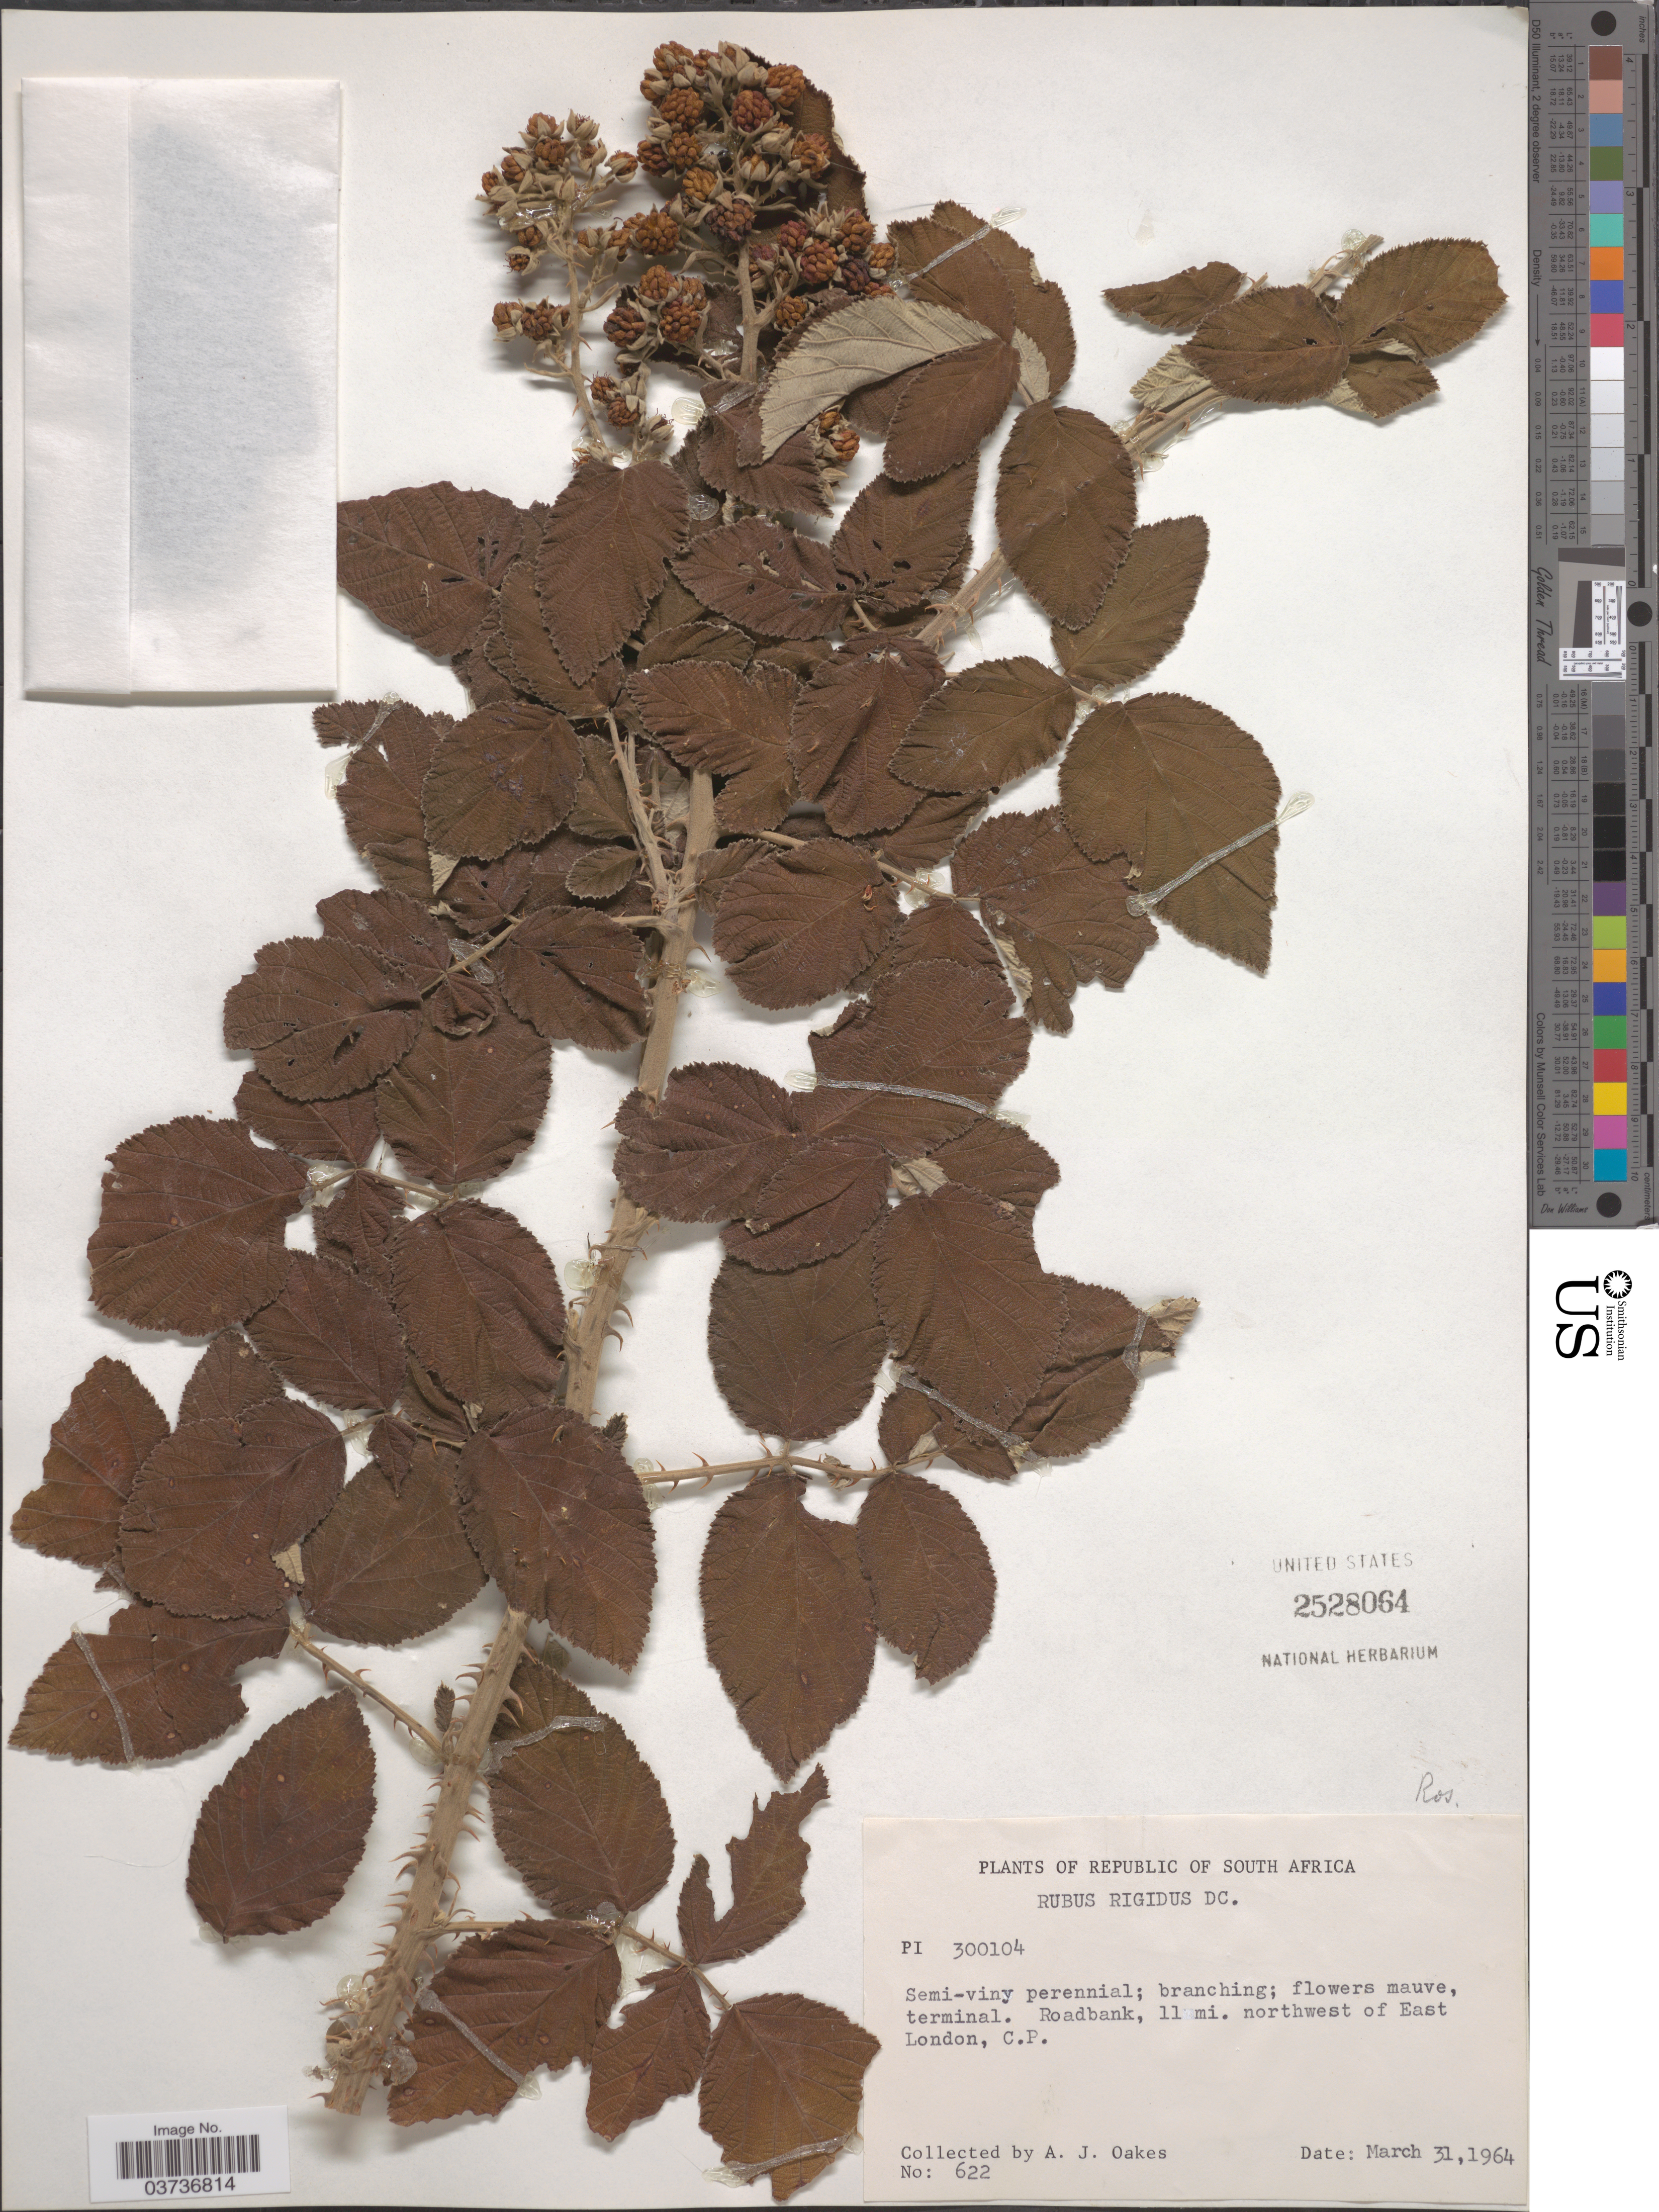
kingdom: Plantae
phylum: Tracheophyta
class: Magnoliopsida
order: Rosales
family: Rosaceae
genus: Rubus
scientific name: Rubus rigidus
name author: Sm.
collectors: A. Oakes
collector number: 622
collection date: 1964-03-31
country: South Africa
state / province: Eastern Cape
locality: Roadbank, 11 mi. northwest of East London, C.P.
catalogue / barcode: US 2528064